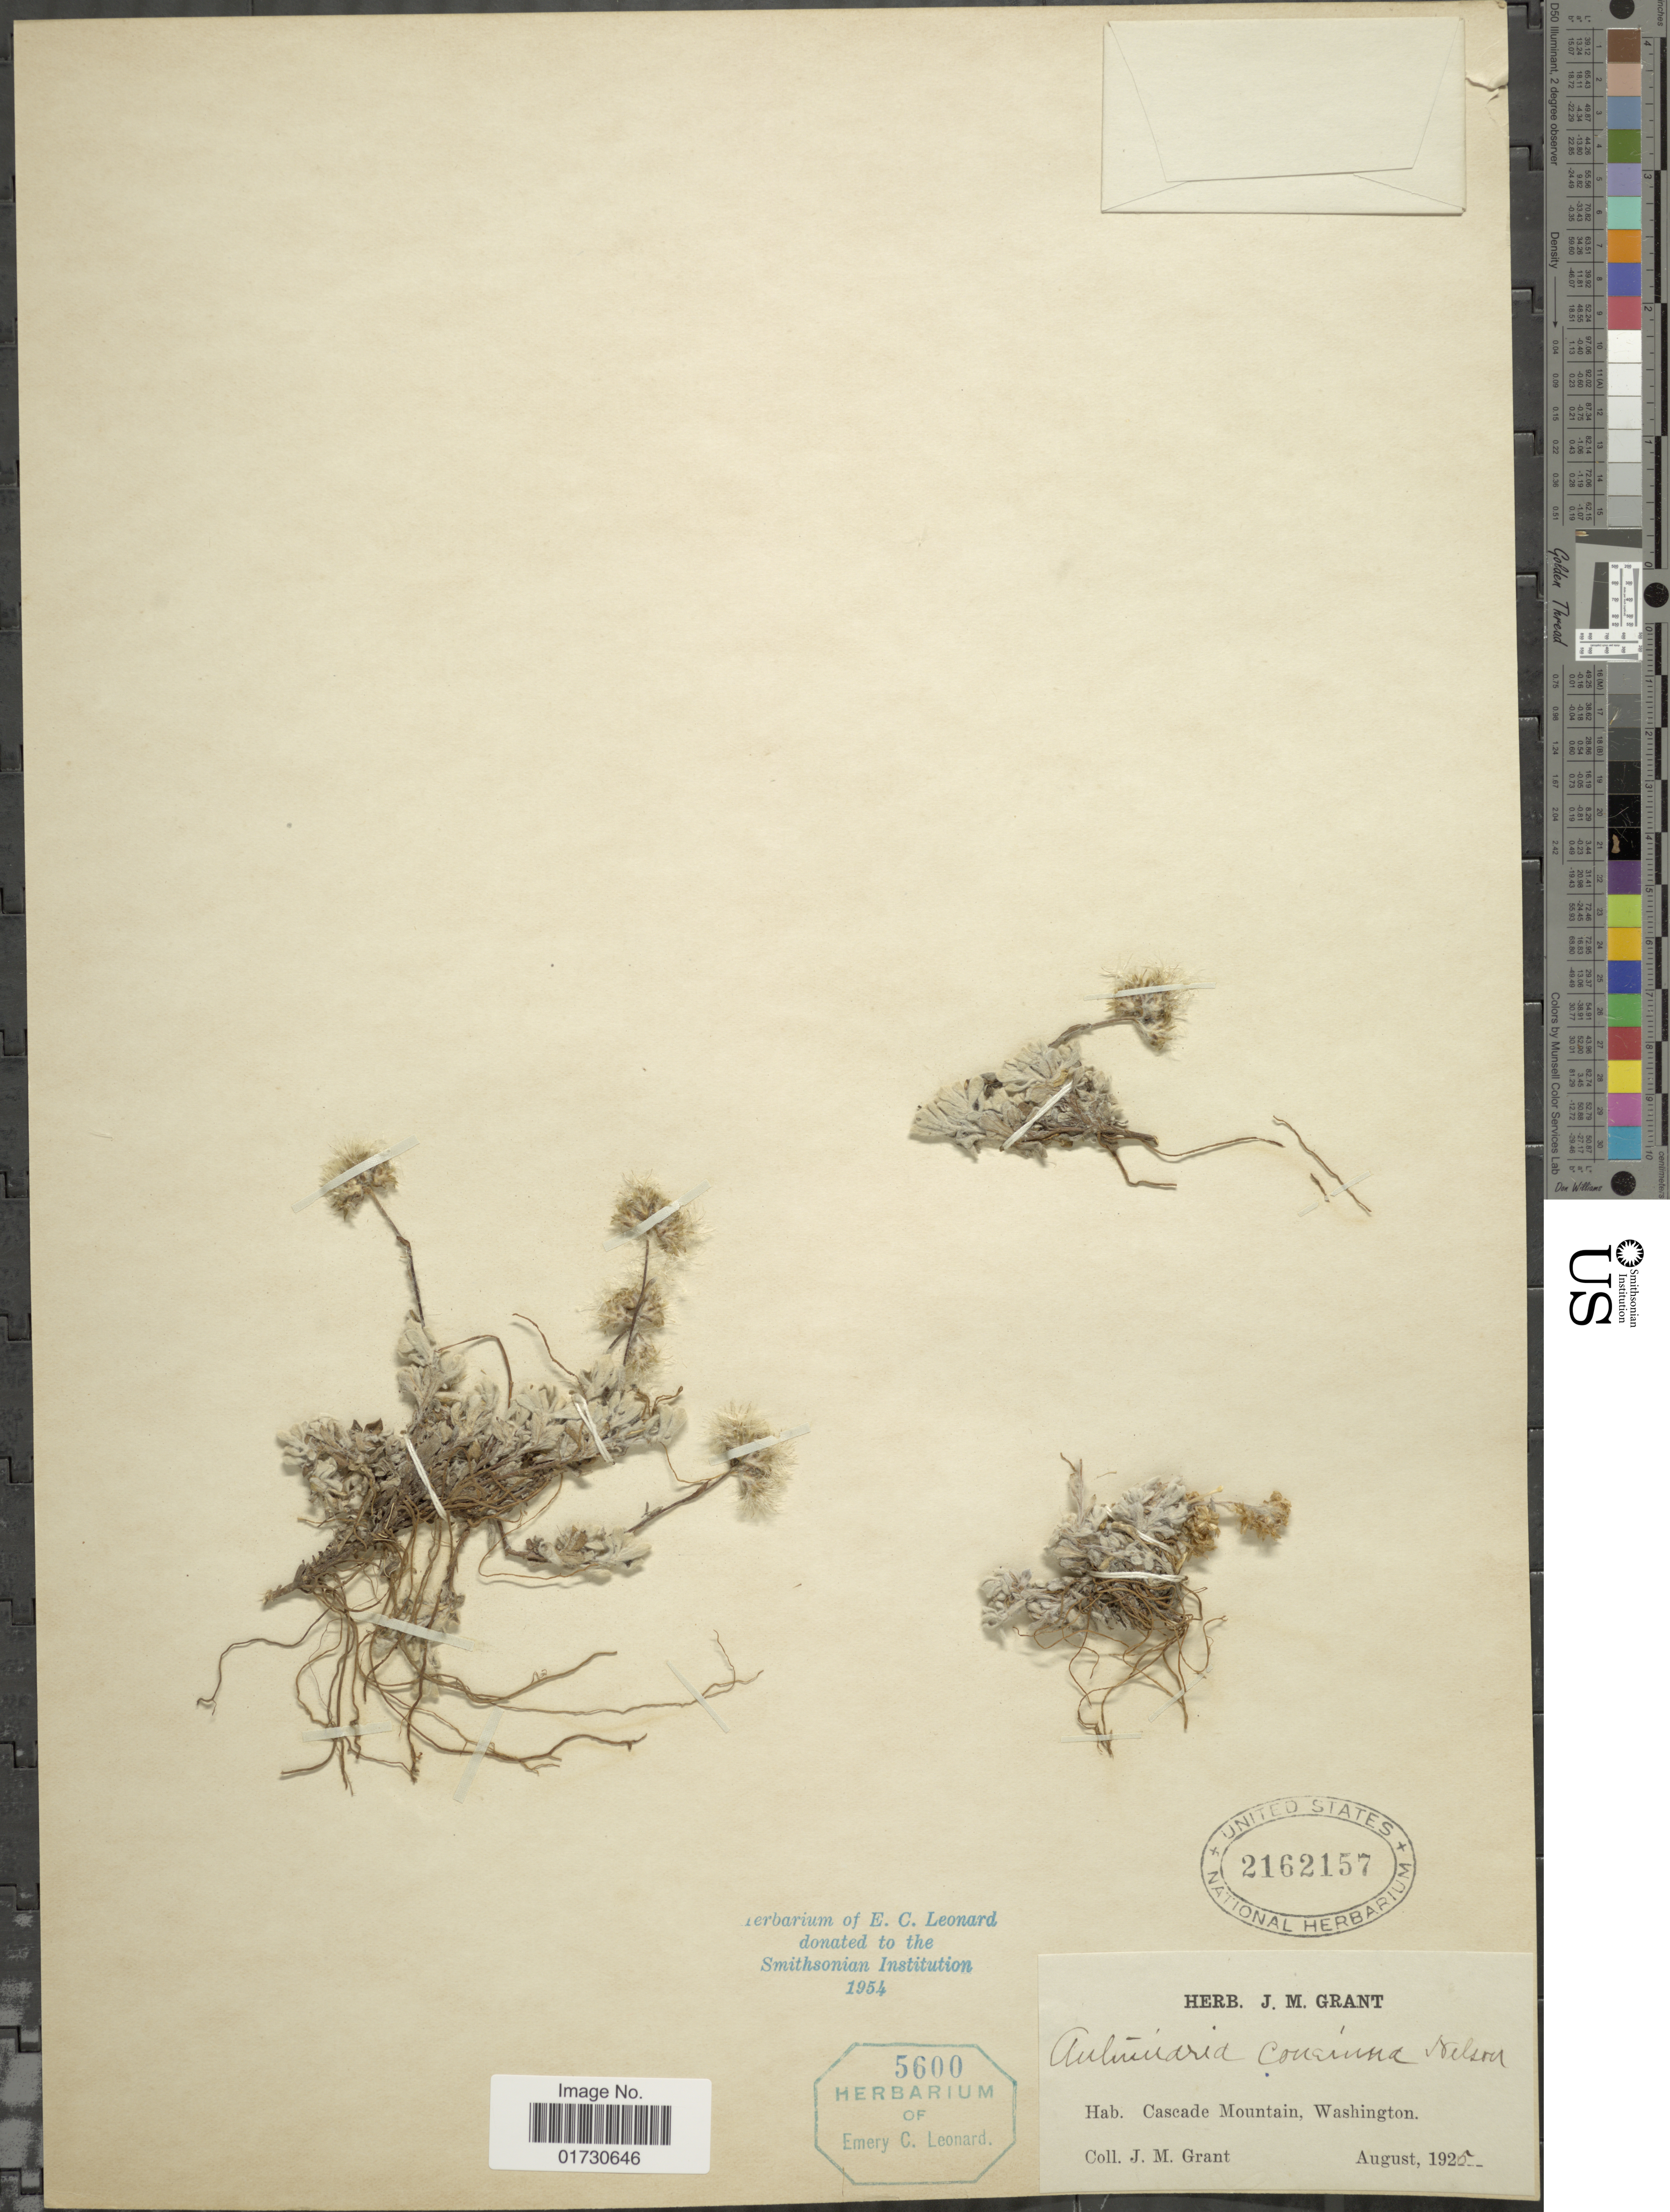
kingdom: Plantae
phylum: Tracheophyta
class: Magnoliopsida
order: Asterales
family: Asteraceae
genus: Antennaria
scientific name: Antennaria concinna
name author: E.E. Nelson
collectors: J. M. Grant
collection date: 1925-08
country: United States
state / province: Washington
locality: Cascade Mountain, Washington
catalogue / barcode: US 2162157